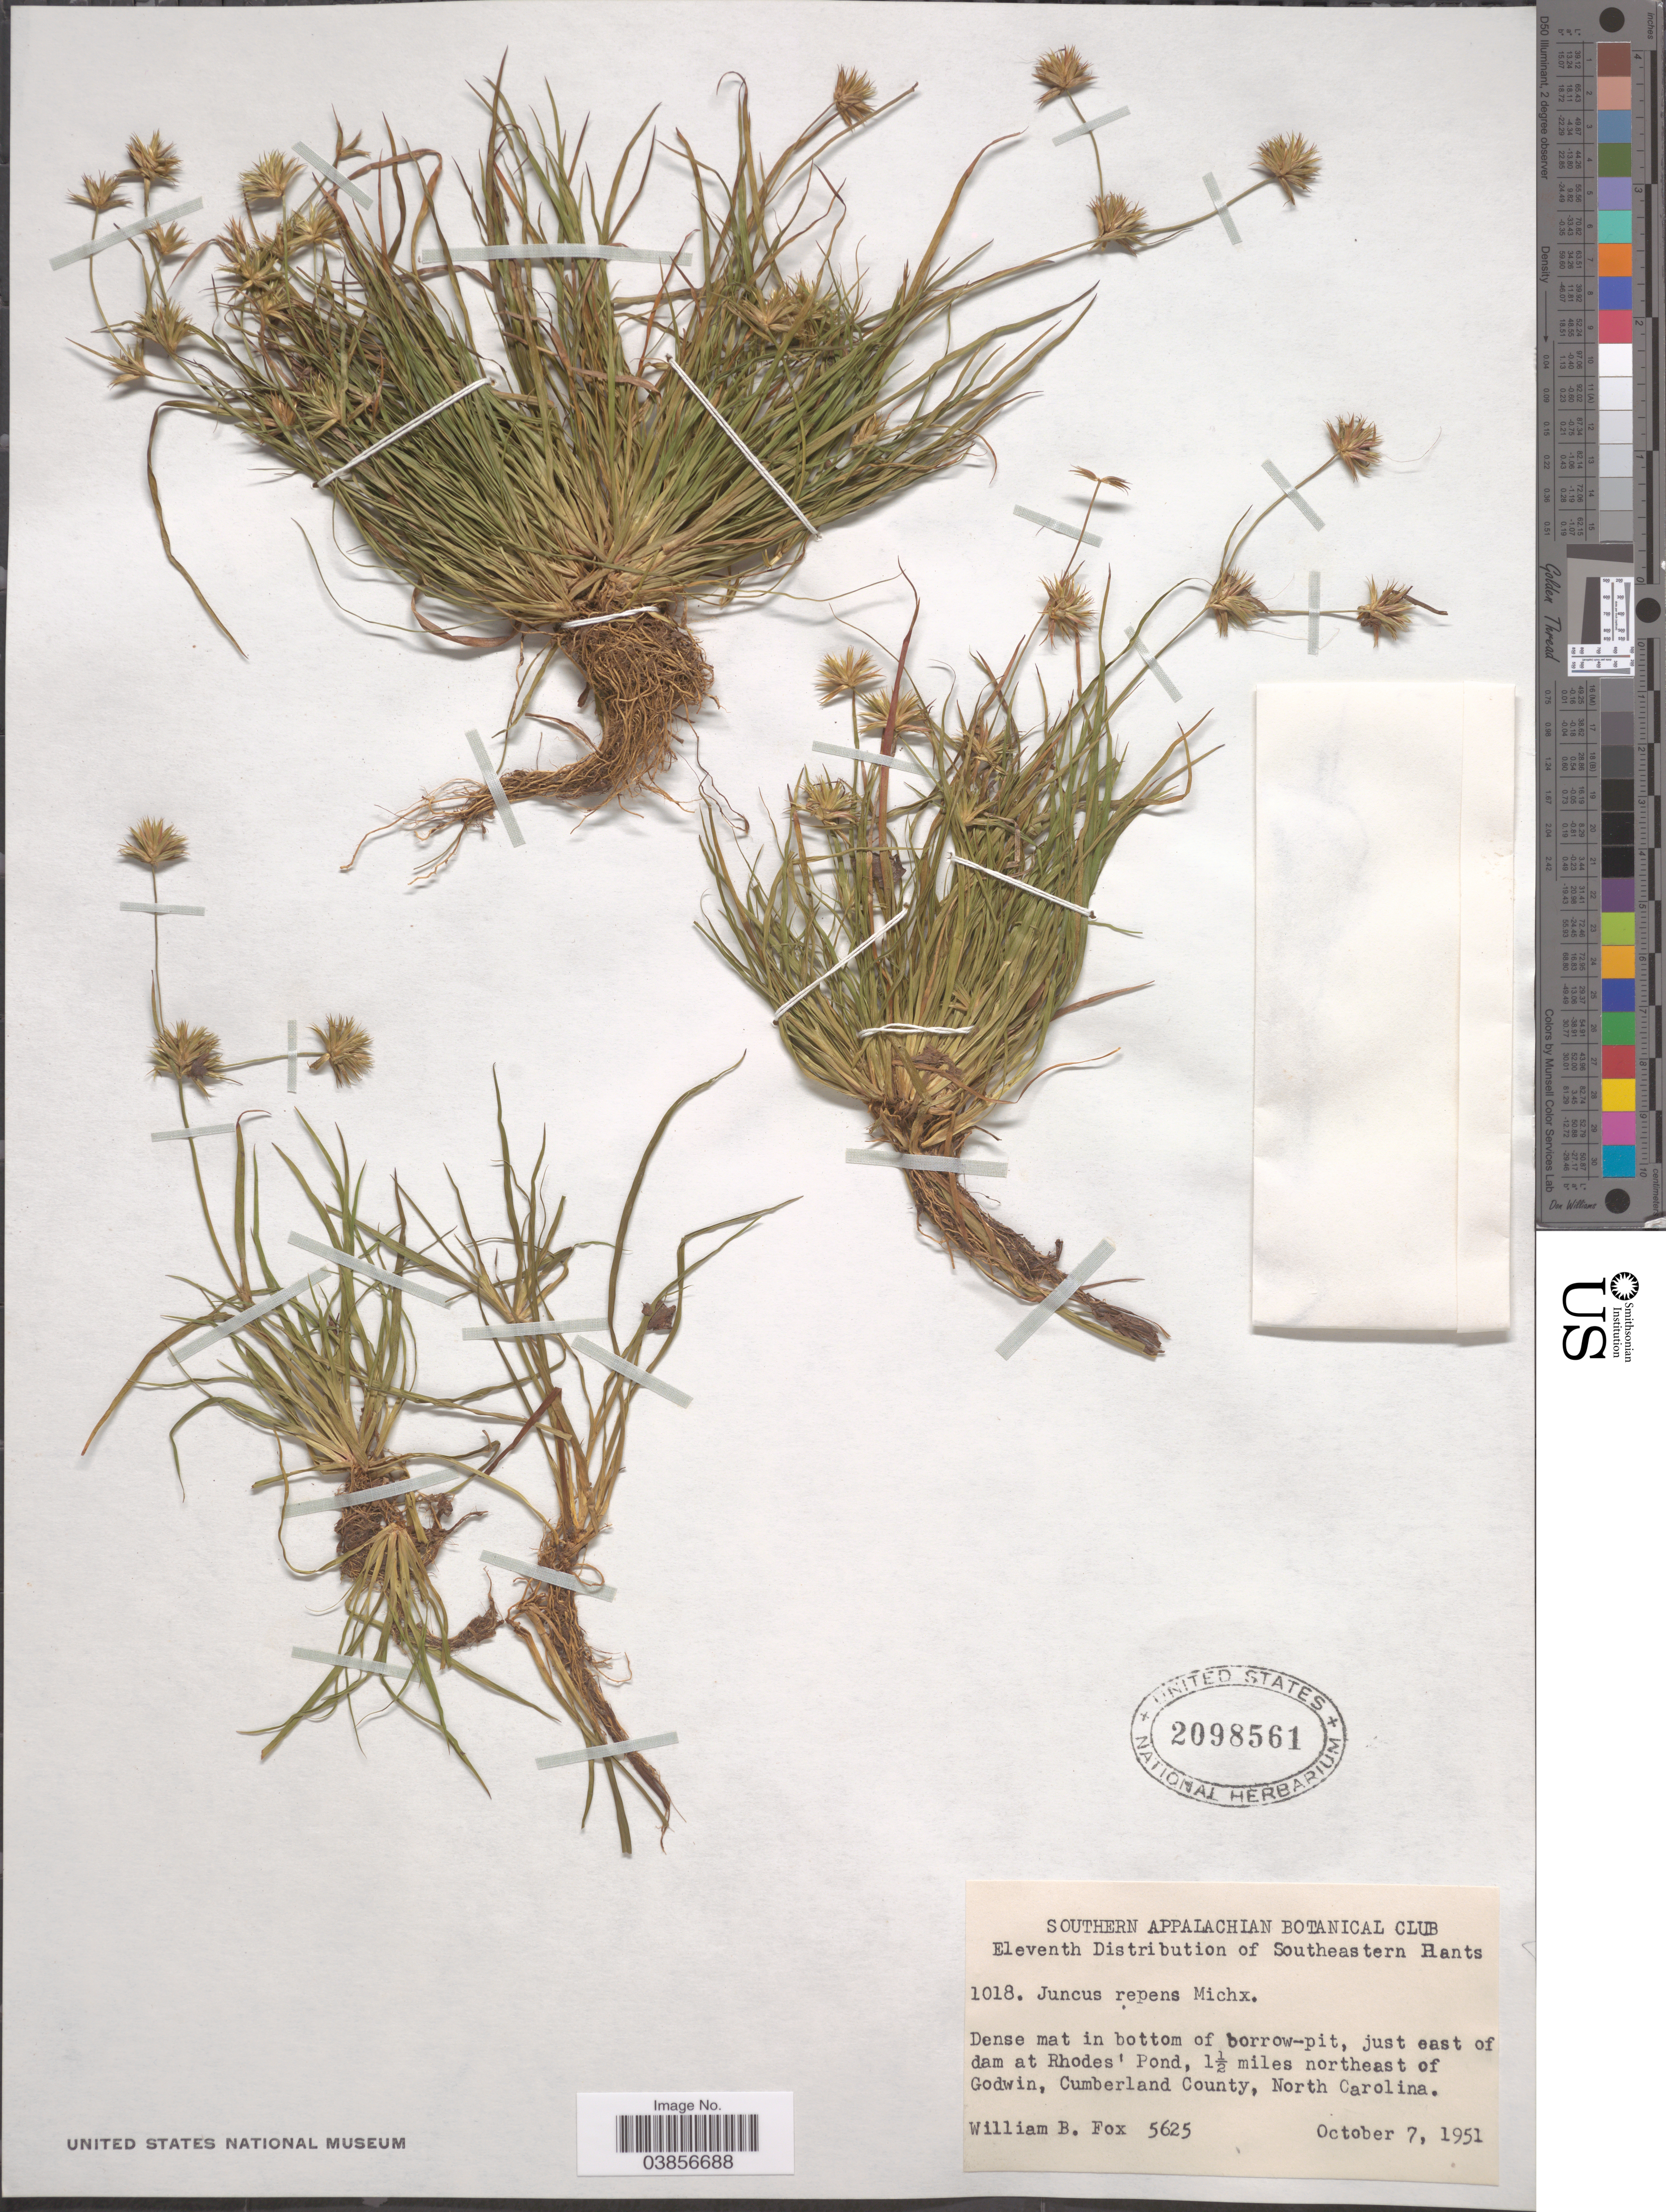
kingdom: Plantae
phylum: Tracheophyta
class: Liliopsida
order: Poales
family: Juncaceae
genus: Juncus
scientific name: Juncus repens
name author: Michx.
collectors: W. B. Fox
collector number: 5625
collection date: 1951-10-07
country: United States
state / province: North Carolina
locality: Just east of dam at Rhodes' Pond, 1½ miles northeast of Godwin, Cumberland County.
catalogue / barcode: US 2098561